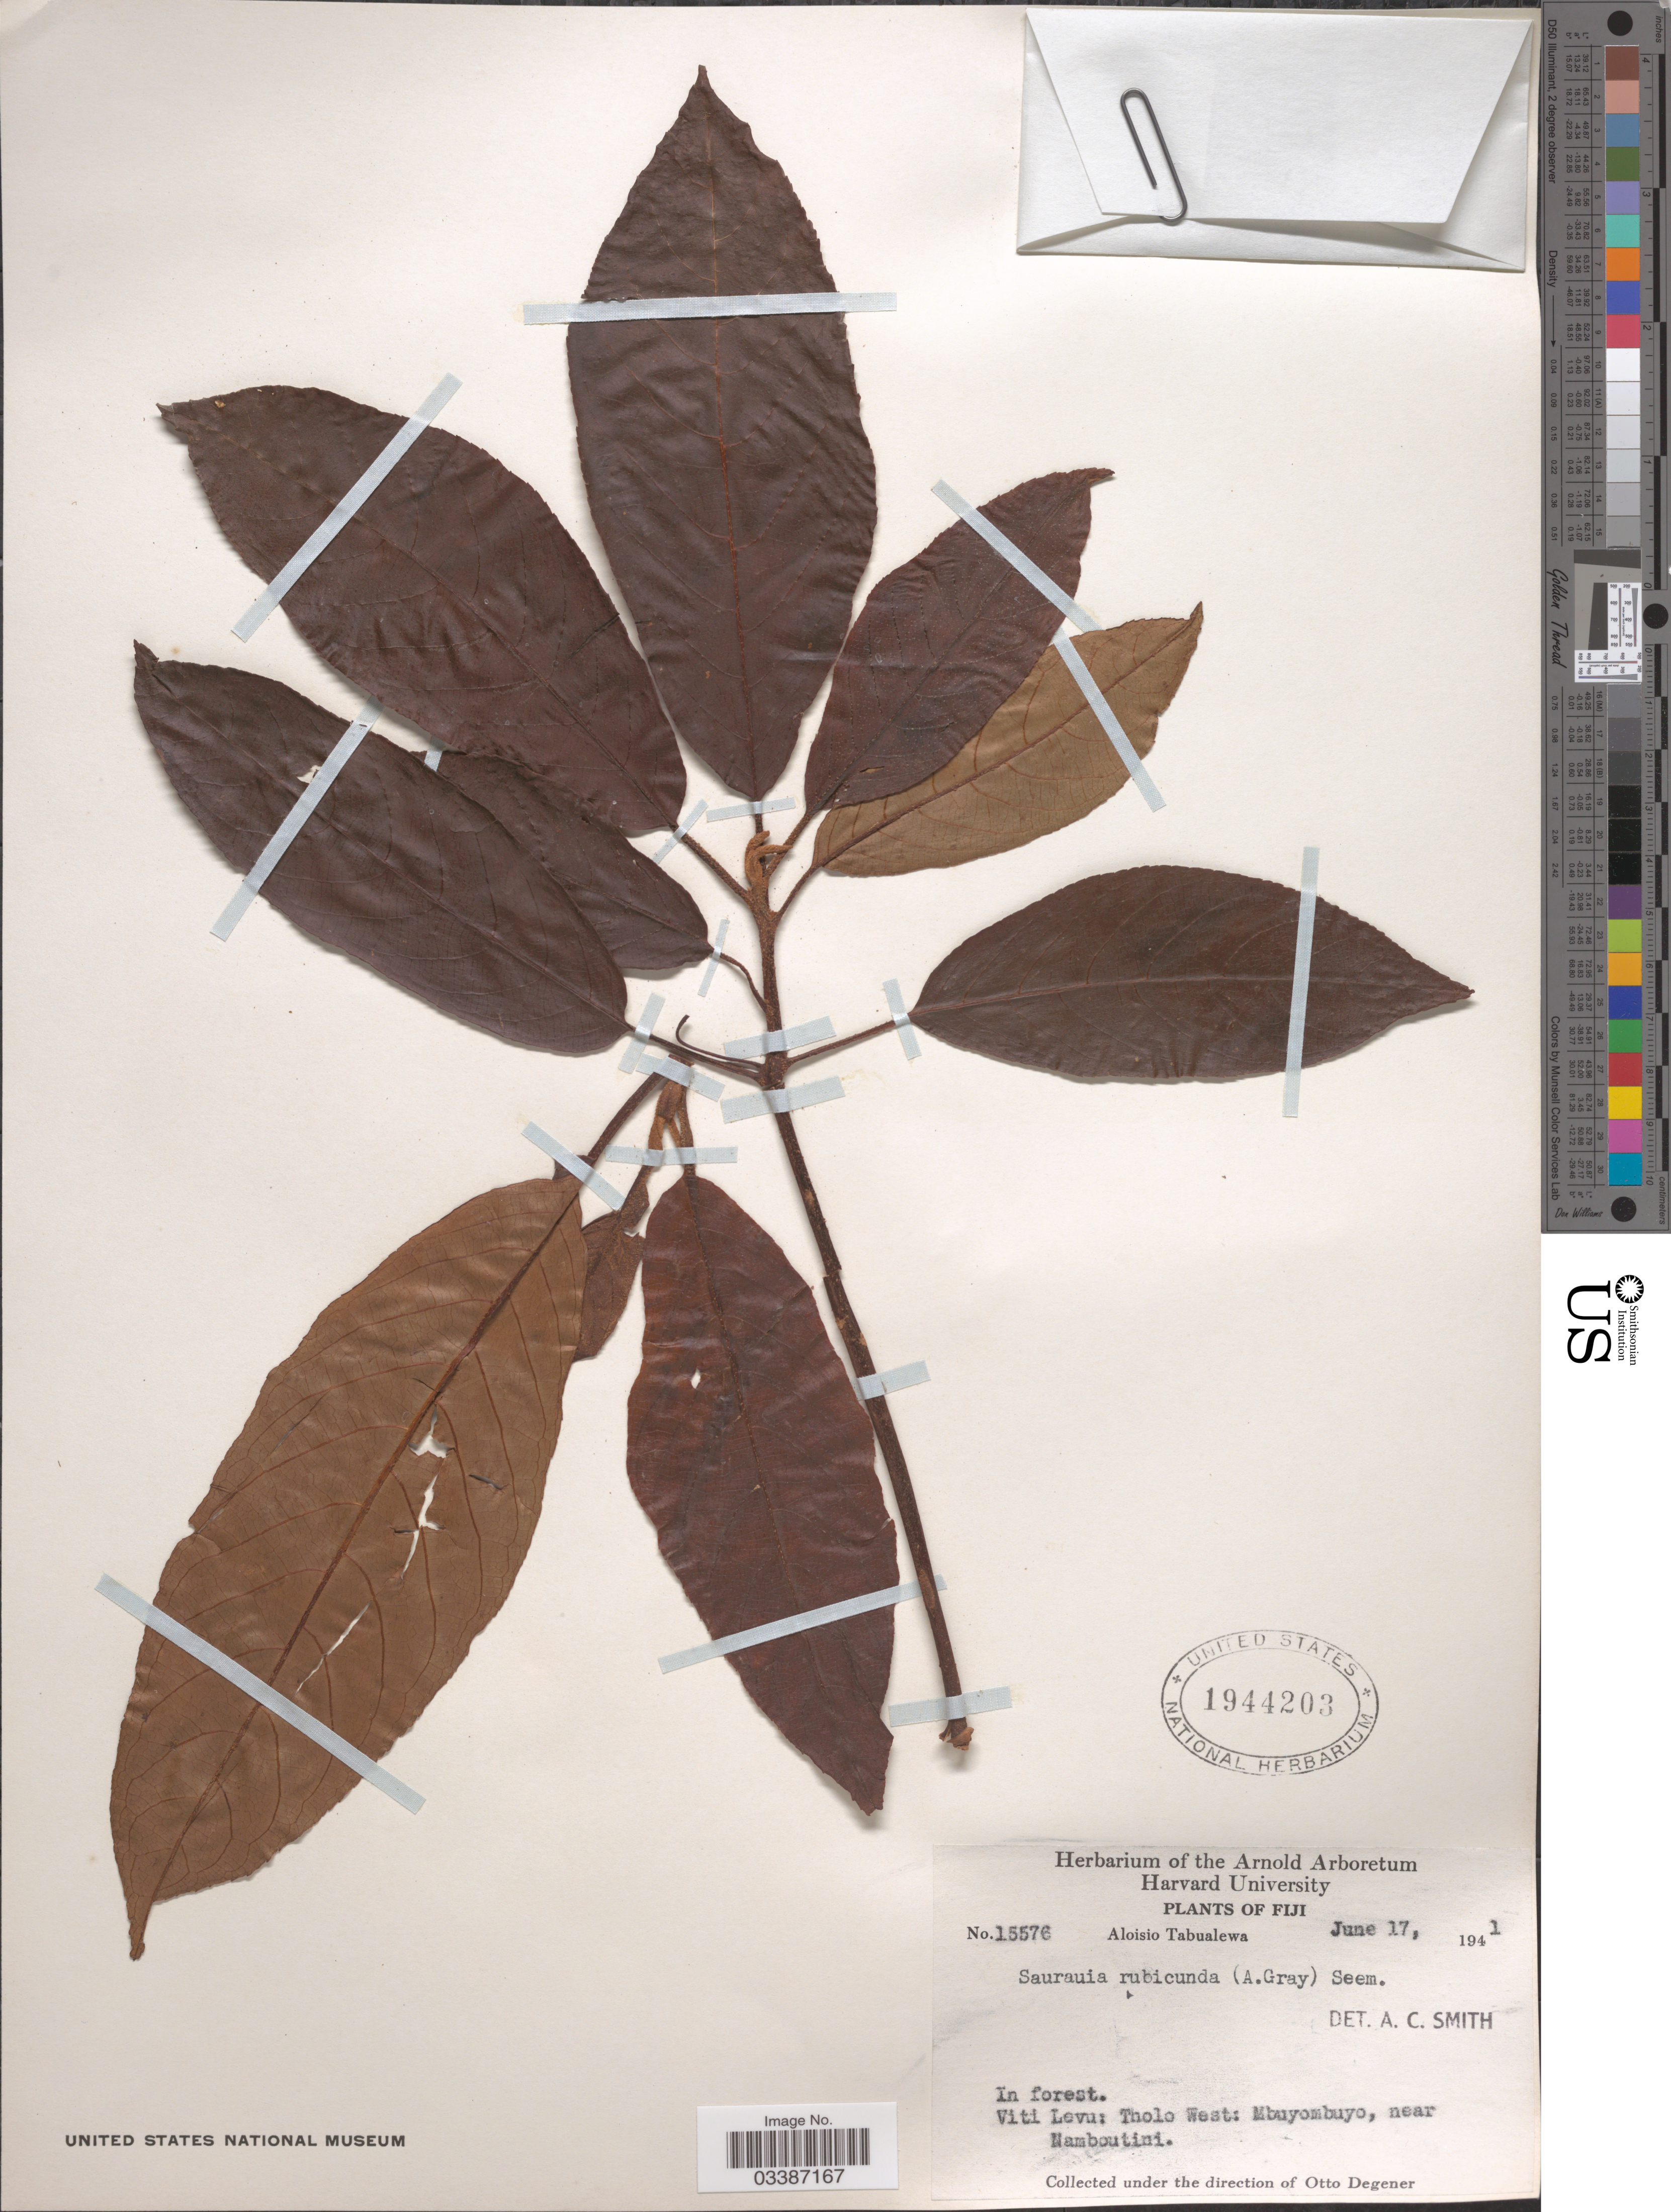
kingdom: Plantae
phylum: Tracheophyta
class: Magnoliopsida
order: Ericales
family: Actinidiaceae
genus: Saurauia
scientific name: Saurauia rubicunda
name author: Seem.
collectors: A. Tabualewa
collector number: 15576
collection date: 1941-06-17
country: Fiji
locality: Viti Levu: Tholo West: Mbuyombuyo, near Mamboutini.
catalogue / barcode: US 1944203